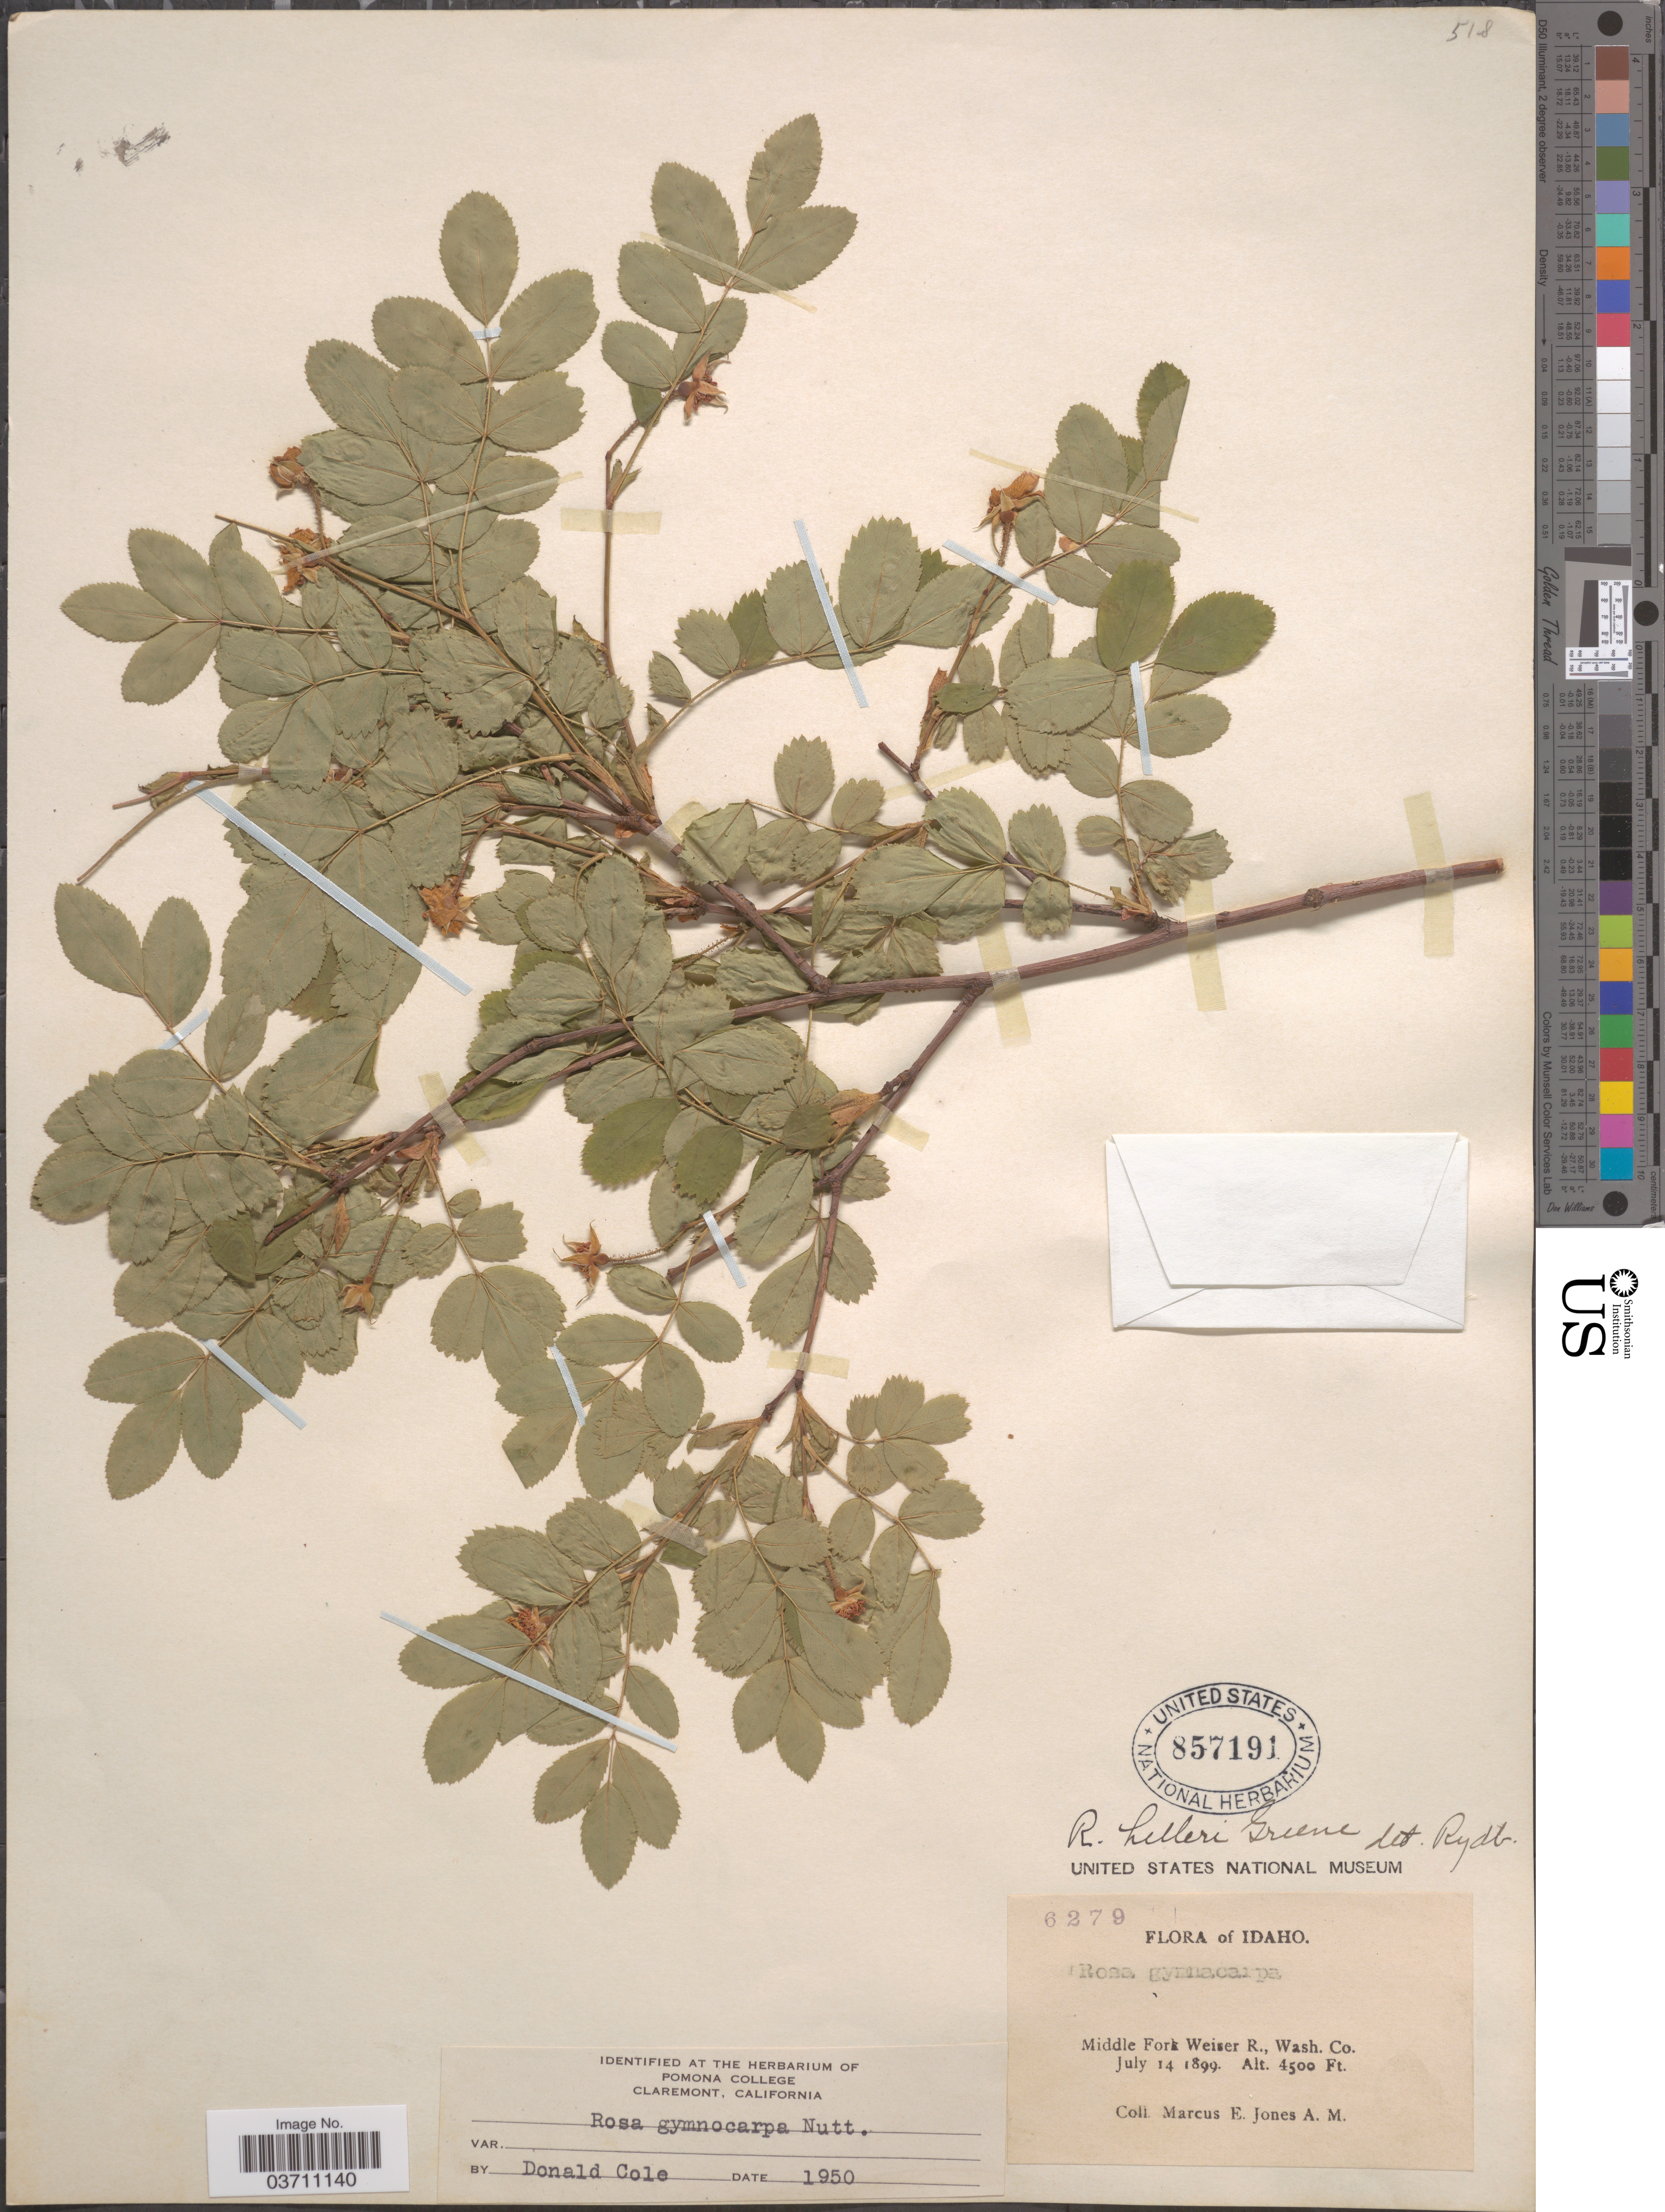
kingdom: Plantae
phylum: Tracheophyta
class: Magnoliopsida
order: Rosales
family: Rosaceae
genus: Rosa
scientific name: Rosa gymnocarpa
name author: Nutt.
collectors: M. E. Jones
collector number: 6279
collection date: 1899-07-14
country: United States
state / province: Idaho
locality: Middle Fork Weiser R., Wash. Co.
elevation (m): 1372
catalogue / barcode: US 857191